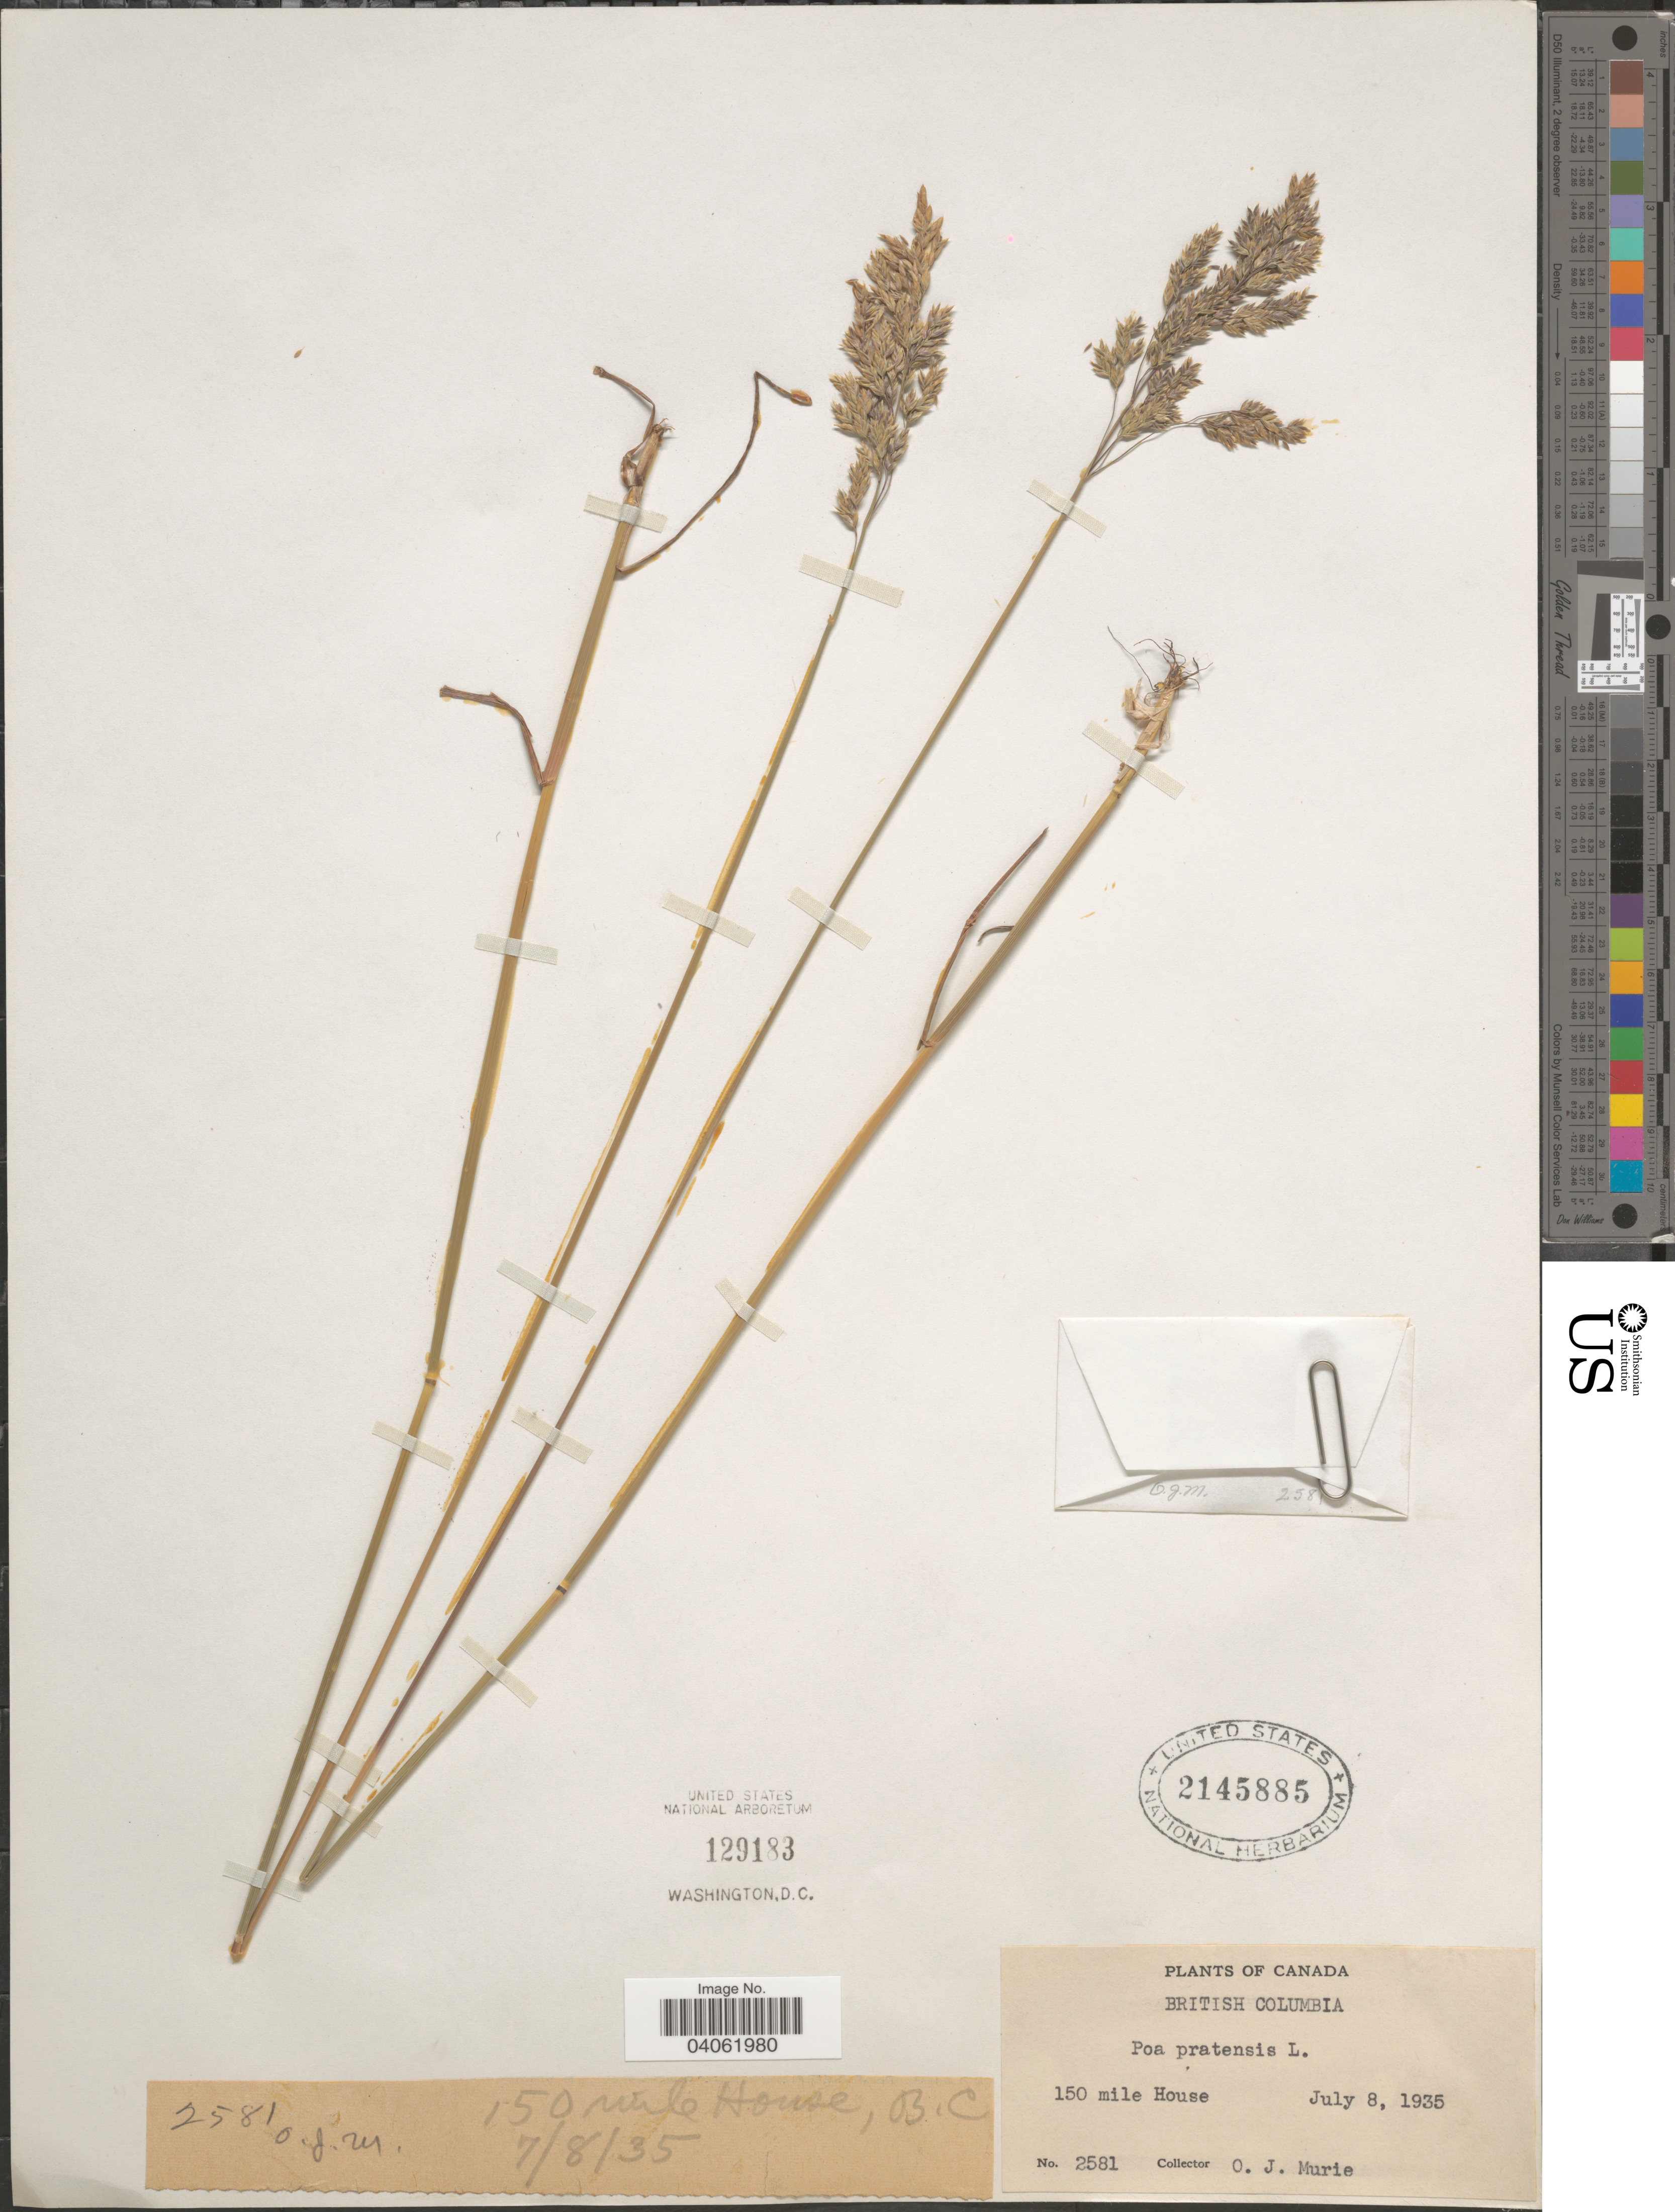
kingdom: Plantae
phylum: Tracheophyta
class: Liliopsida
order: Poales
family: Poaceae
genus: Poa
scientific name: Poa pratensis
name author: L.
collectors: O. Murie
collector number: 2581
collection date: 1935-07-08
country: Canada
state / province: British Columbia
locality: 150 mile House.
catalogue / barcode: US 2145885